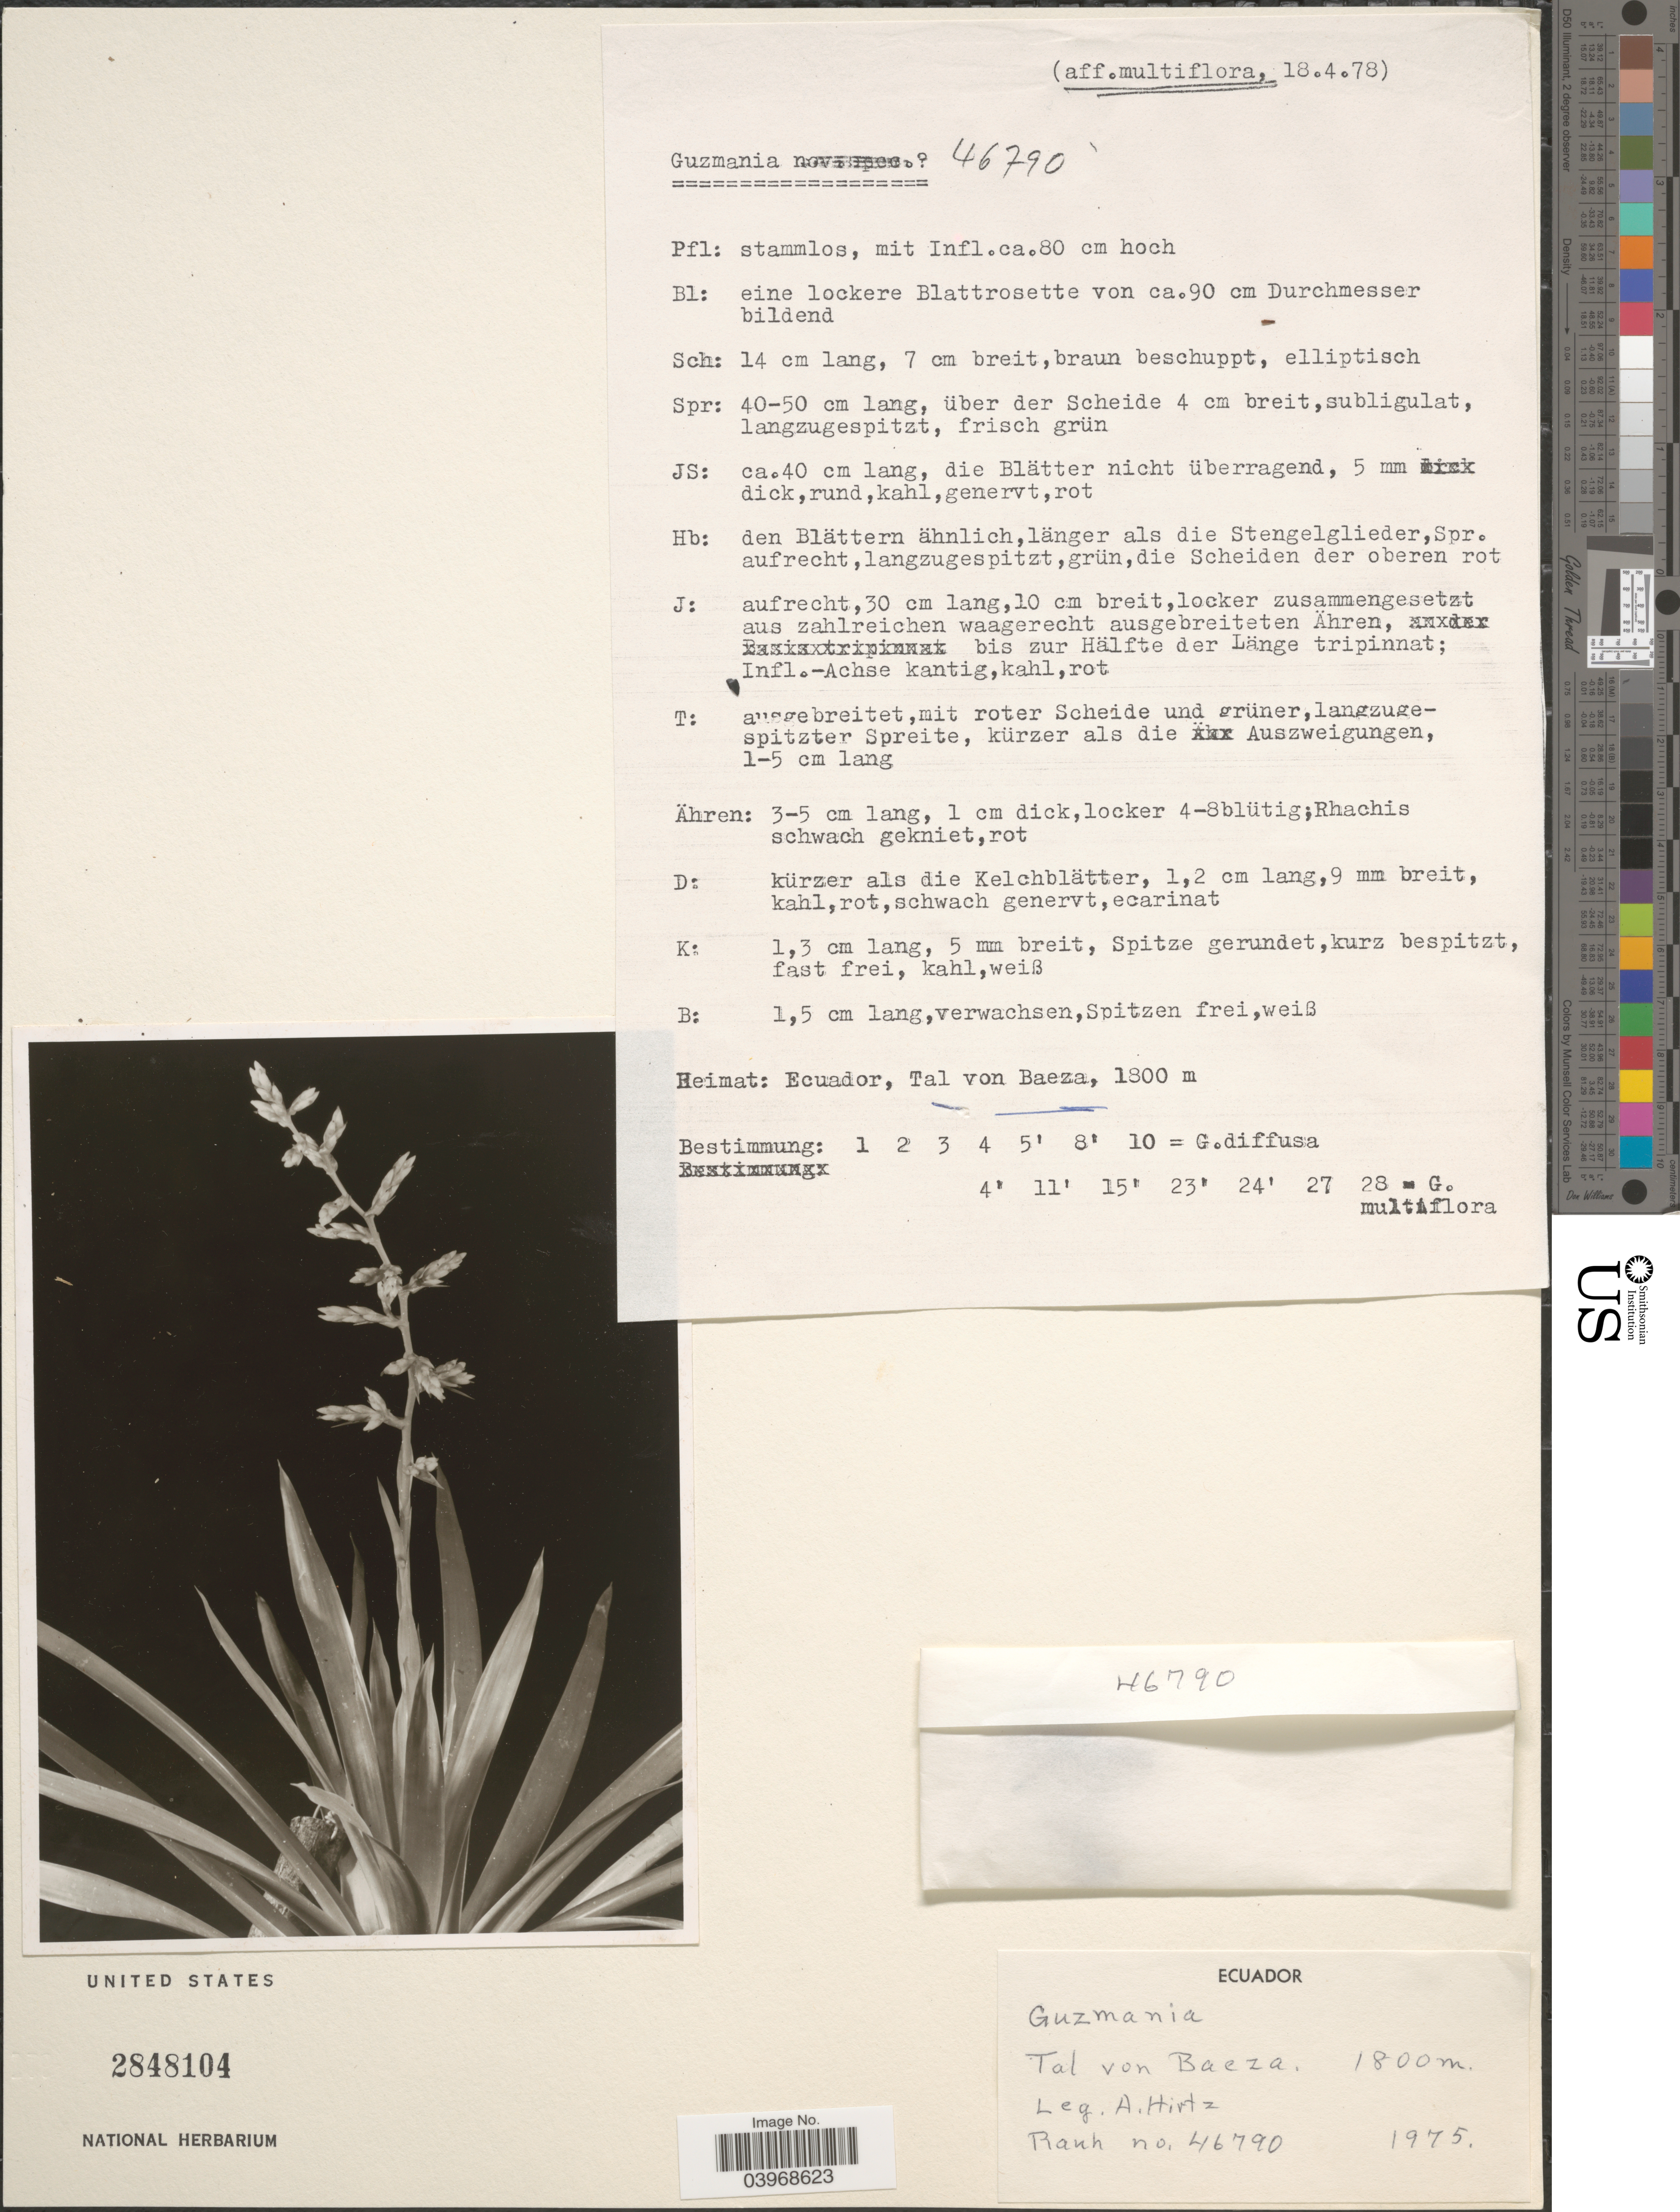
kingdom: Plantae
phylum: Tracheophyta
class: Liliopsida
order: Poales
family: Bromeliaceae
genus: Guzmania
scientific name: Guzmania multiflora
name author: (André) André ex Mez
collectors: A. Hirtz & -. Rauh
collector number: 46790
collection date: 1975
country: Ecuador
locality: Tal von Baeza.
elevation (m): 1800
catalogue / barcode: US 2848104